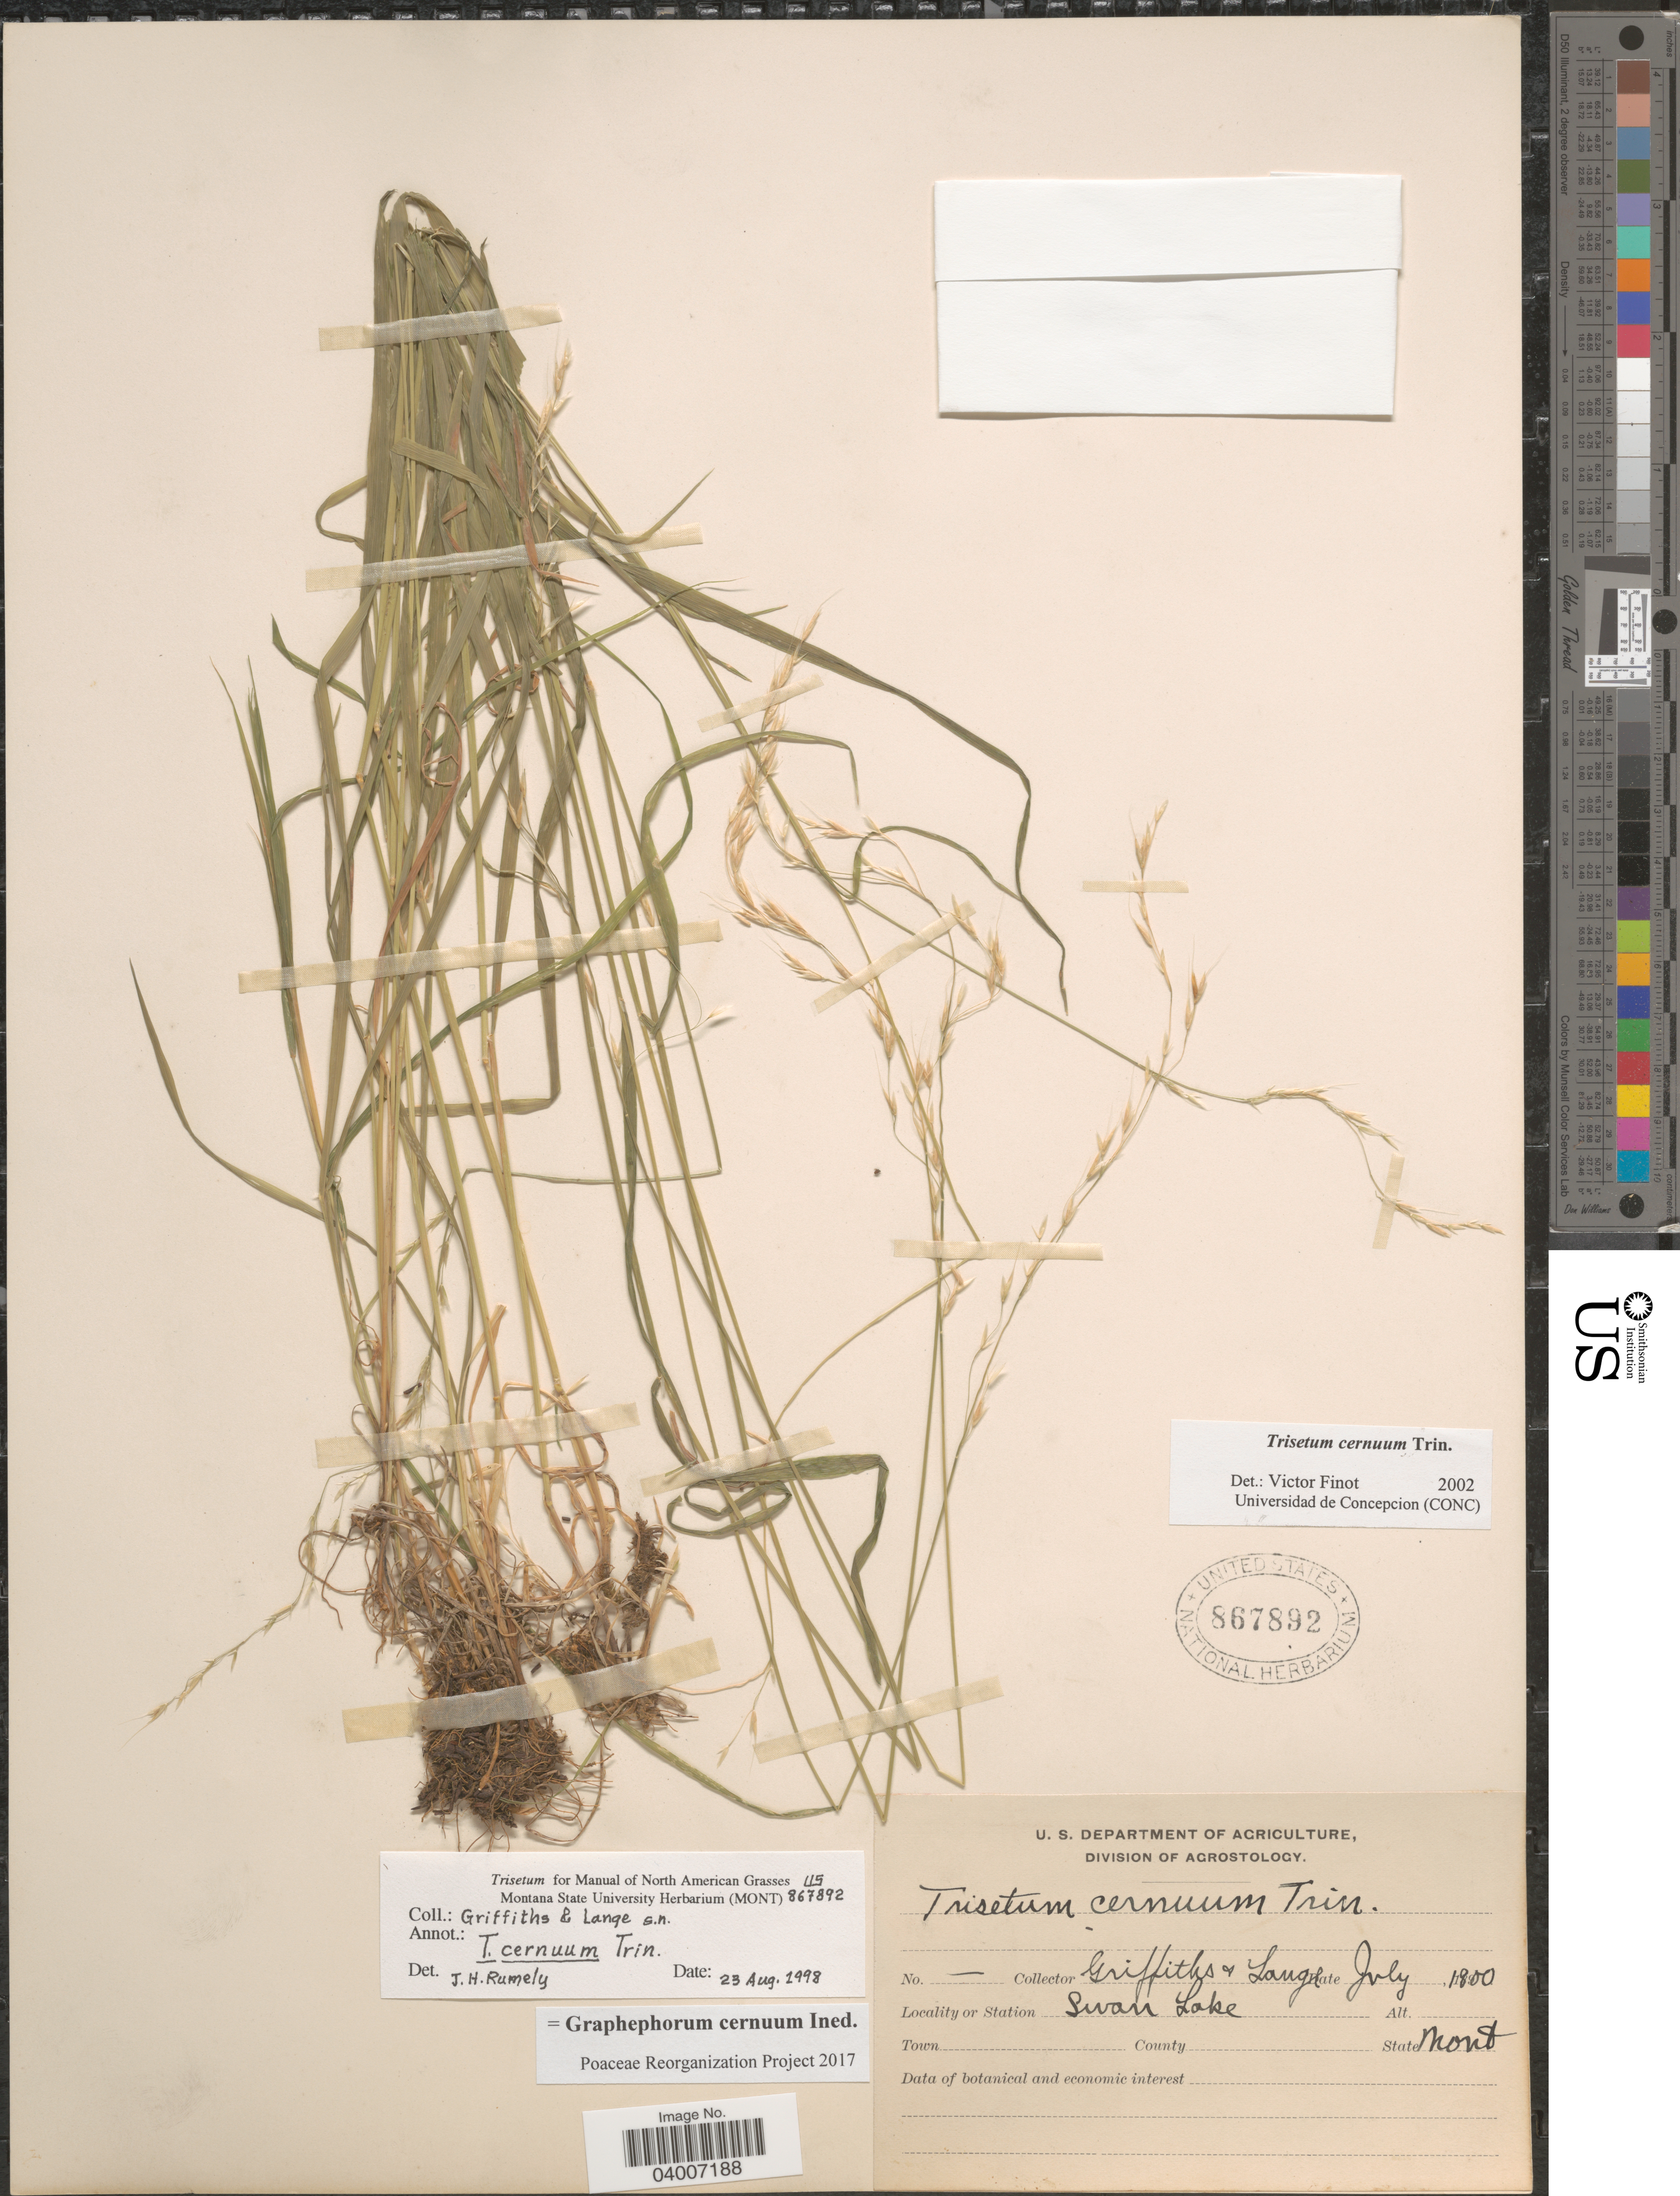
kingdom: Plantae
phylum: Tracheophyta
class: Liliopsida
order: Poales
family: Poaceae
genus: Graphephorum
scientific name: Graphephorum cernuum ined.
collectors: -- Griffiths & -- Lange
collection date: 1800-07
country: United States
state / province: Montana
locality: Swan Lake.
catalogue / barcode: US 867892